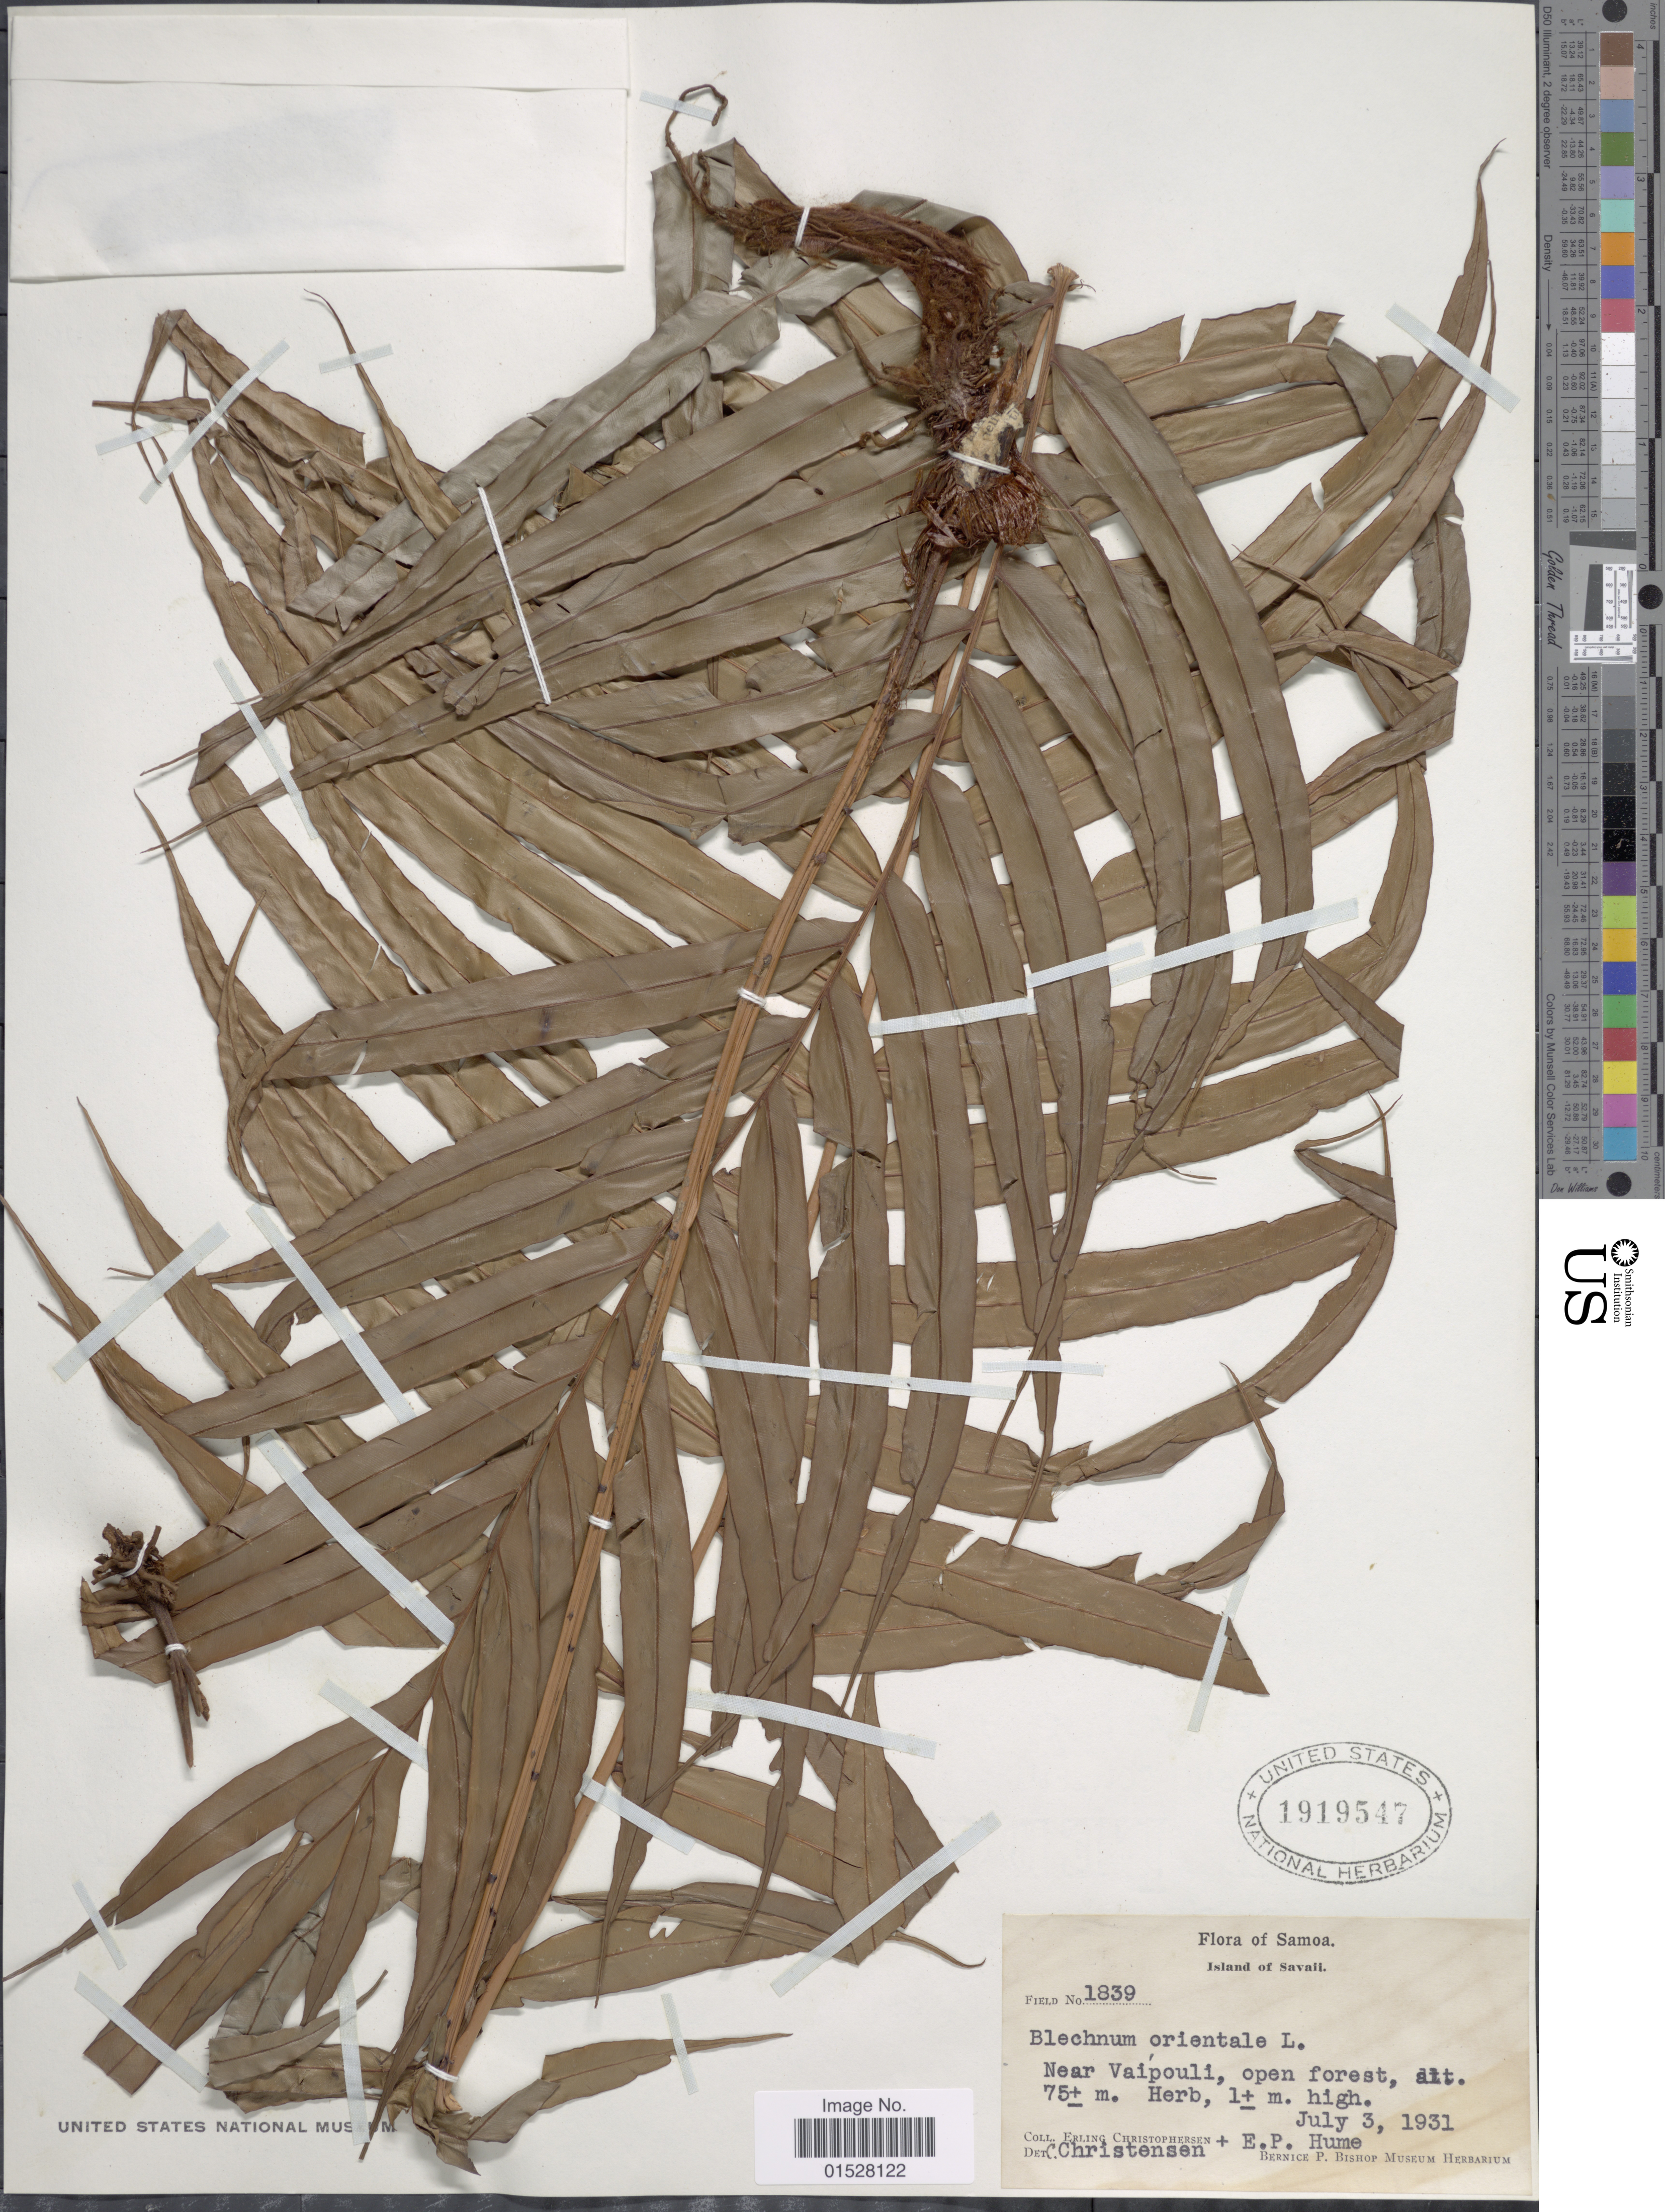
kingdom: Plantae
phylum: Tracheophyta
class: Polypodiopsida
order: Polypodiales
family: Blechnaceae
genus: Blechnum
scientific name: Blechnum orientale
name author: L.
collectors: E. Christophersen & E. P. Hume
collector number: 1839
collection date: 1931-07-03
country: Samoa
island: Savai'i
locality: Savaii, near Vaipouli, open forest.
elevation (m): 75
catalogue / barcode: US 1919547